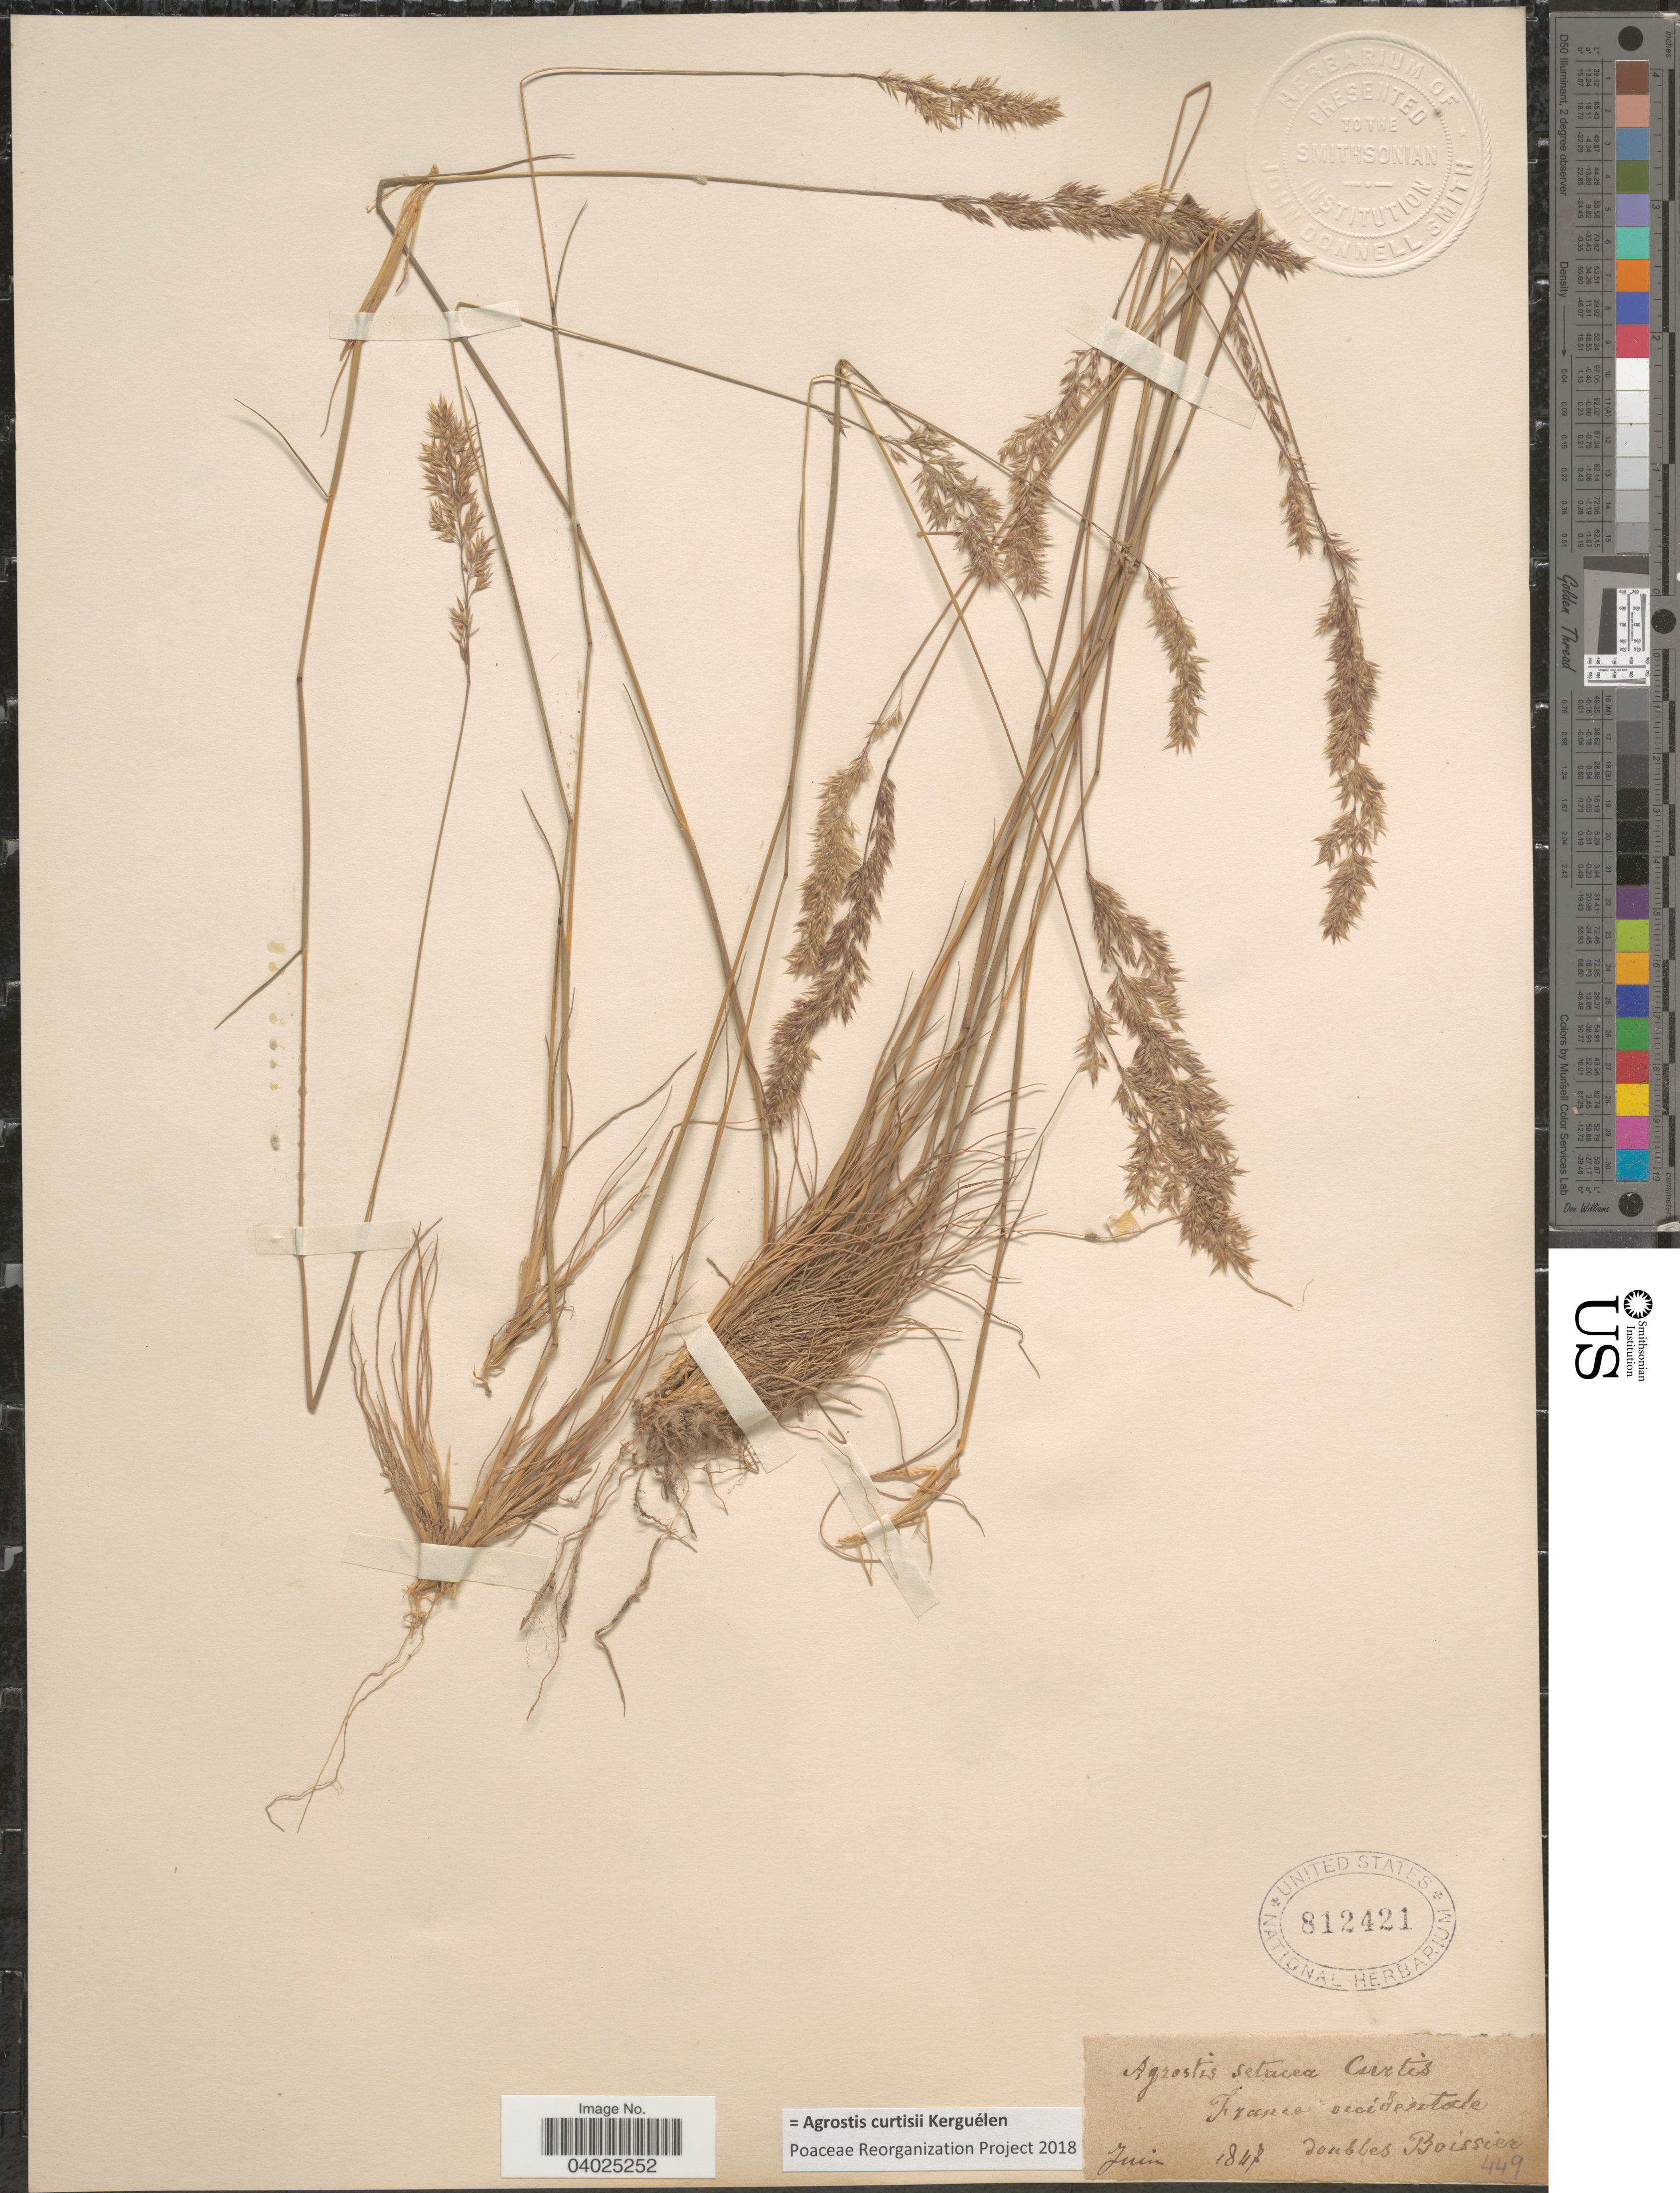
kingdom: Plantae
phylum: Tracheophyta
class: Liliopsida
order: Poales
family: Poaceae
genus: Alpagrostis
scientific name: Alpagrostis curtisii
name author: (Kerguélen) P.M. Peterson et al.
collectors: D. Boissier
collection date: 1847-06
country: France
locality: Occidentale.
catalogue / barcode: US 812421